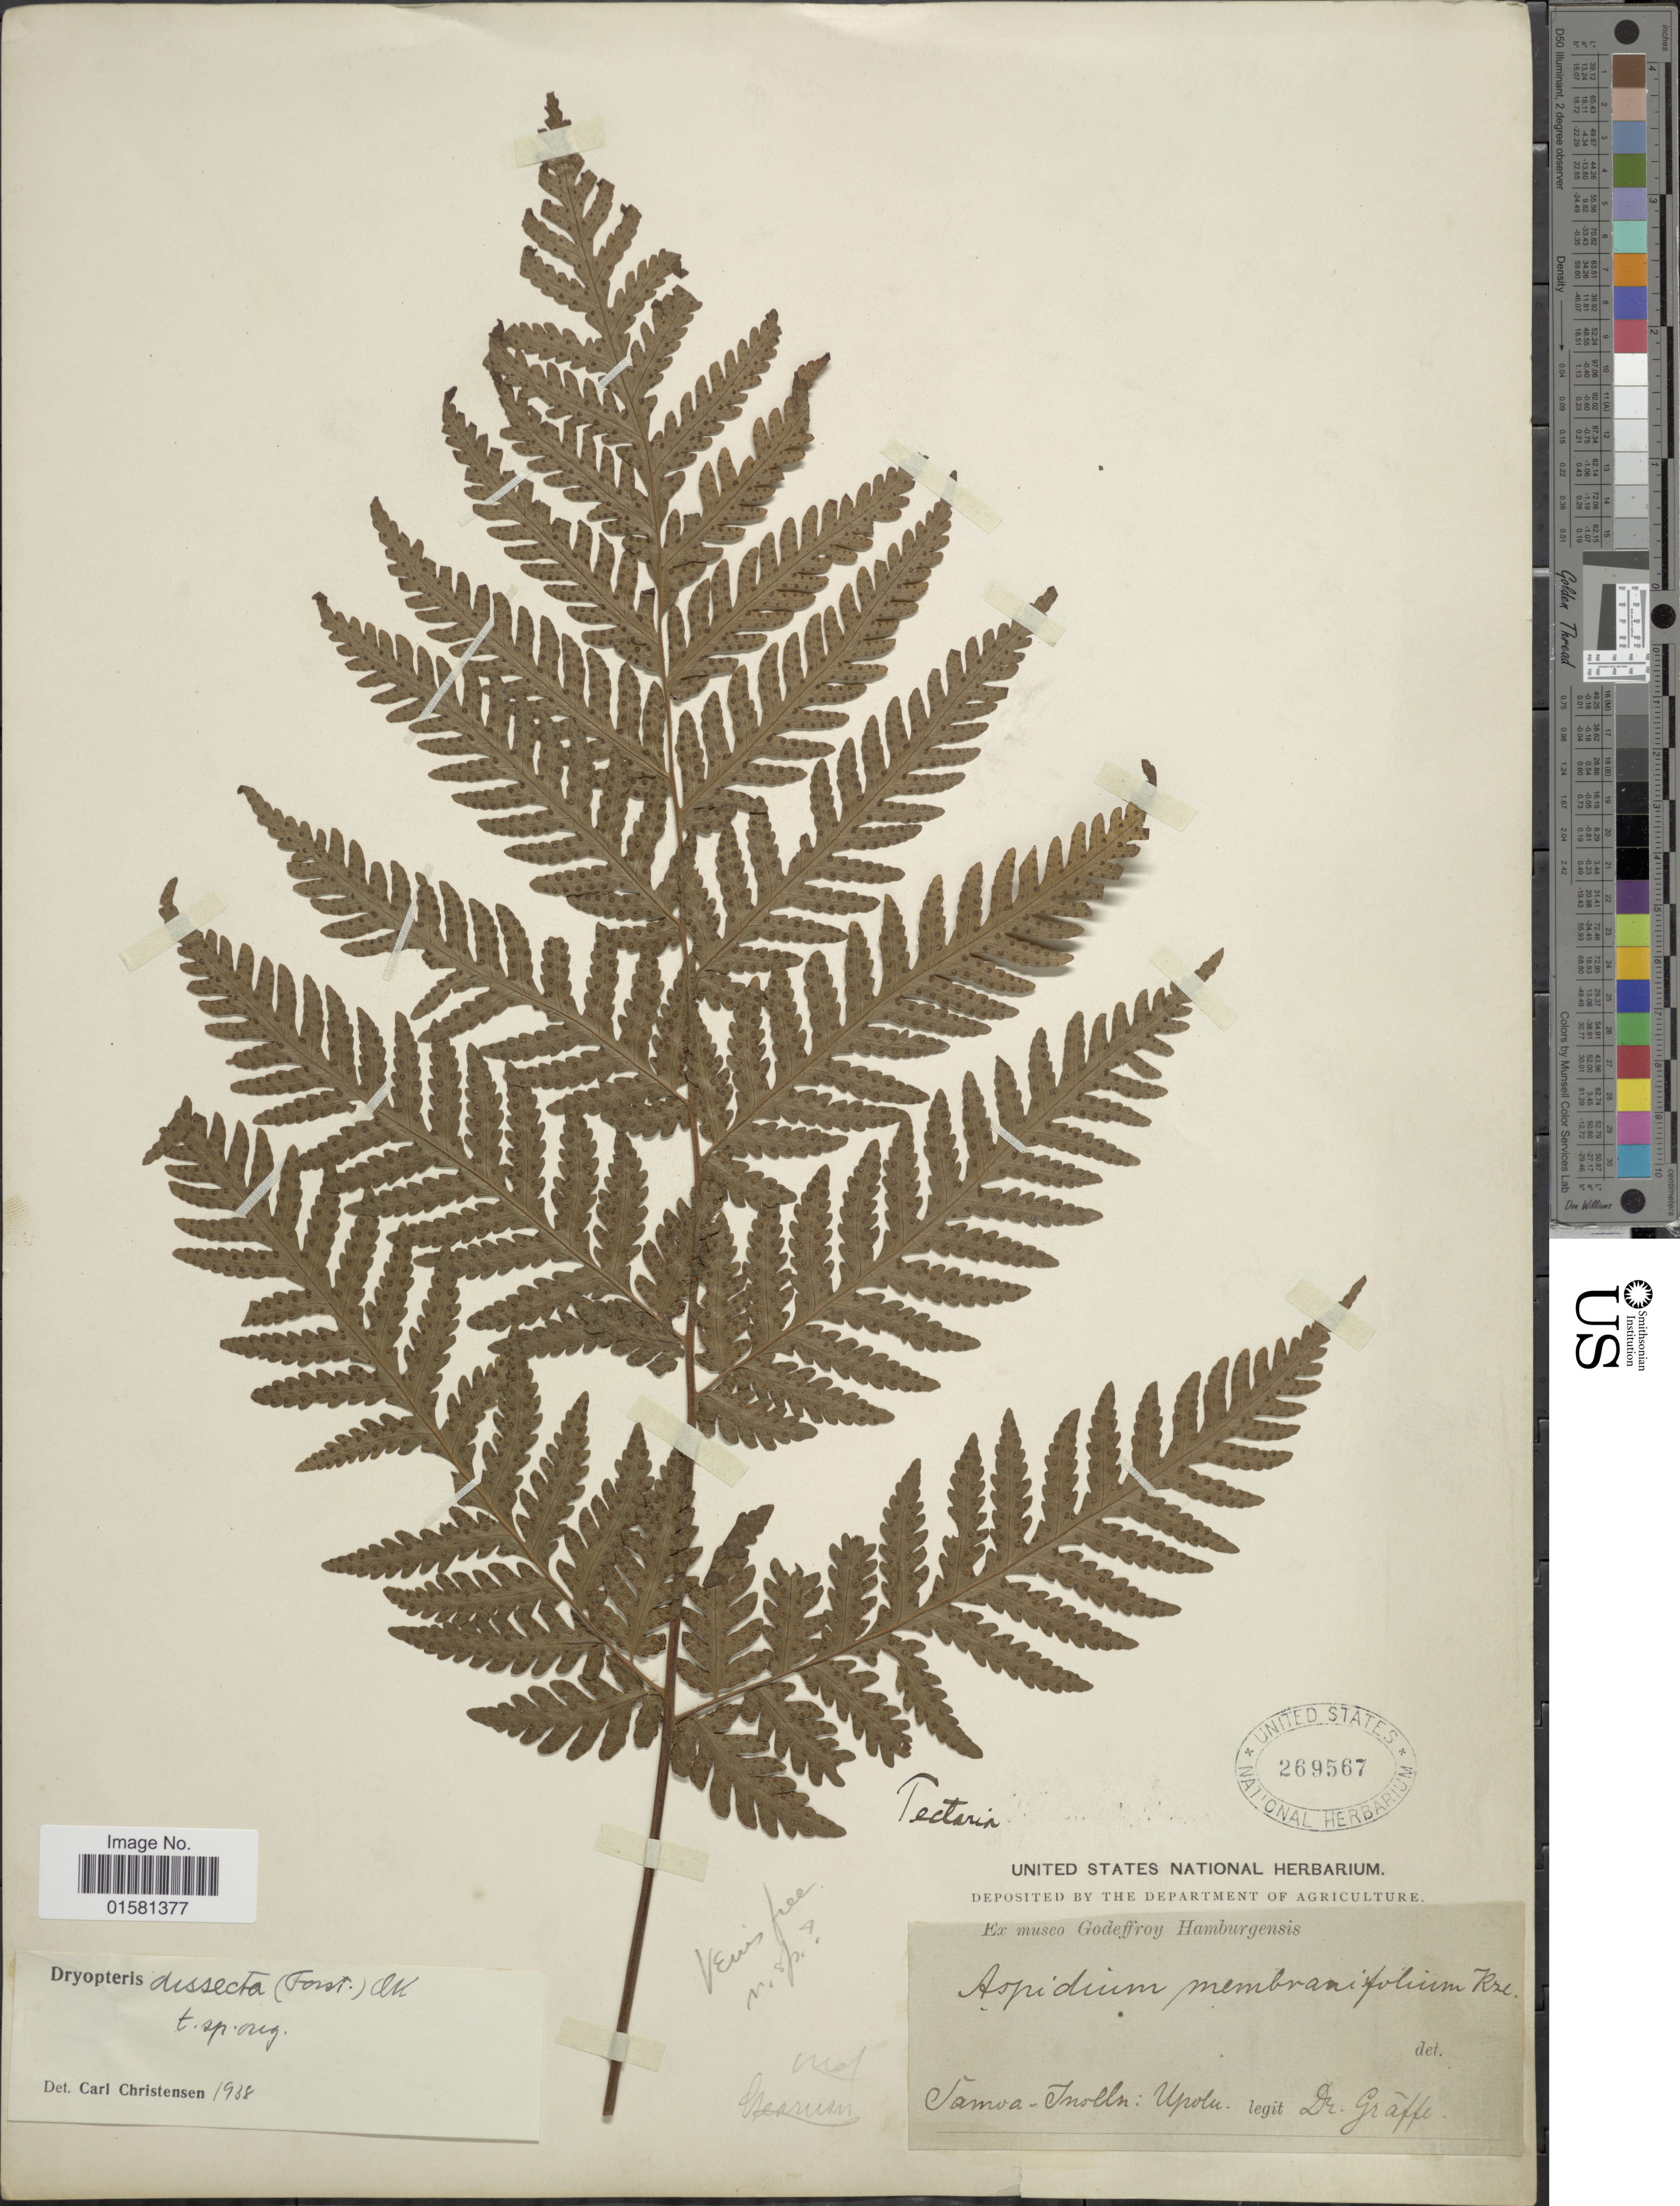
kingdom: Plantae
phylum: Tracheophyta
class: Polypodiopsida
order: Polypodiales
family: Tectariaceae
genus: Tectaria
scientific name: Tectaria dissecta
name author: (G. Forst.) Lellinger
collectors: Graeffe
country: Samoa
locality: Samoa - Inslln: Upolu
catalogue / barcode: US 269567